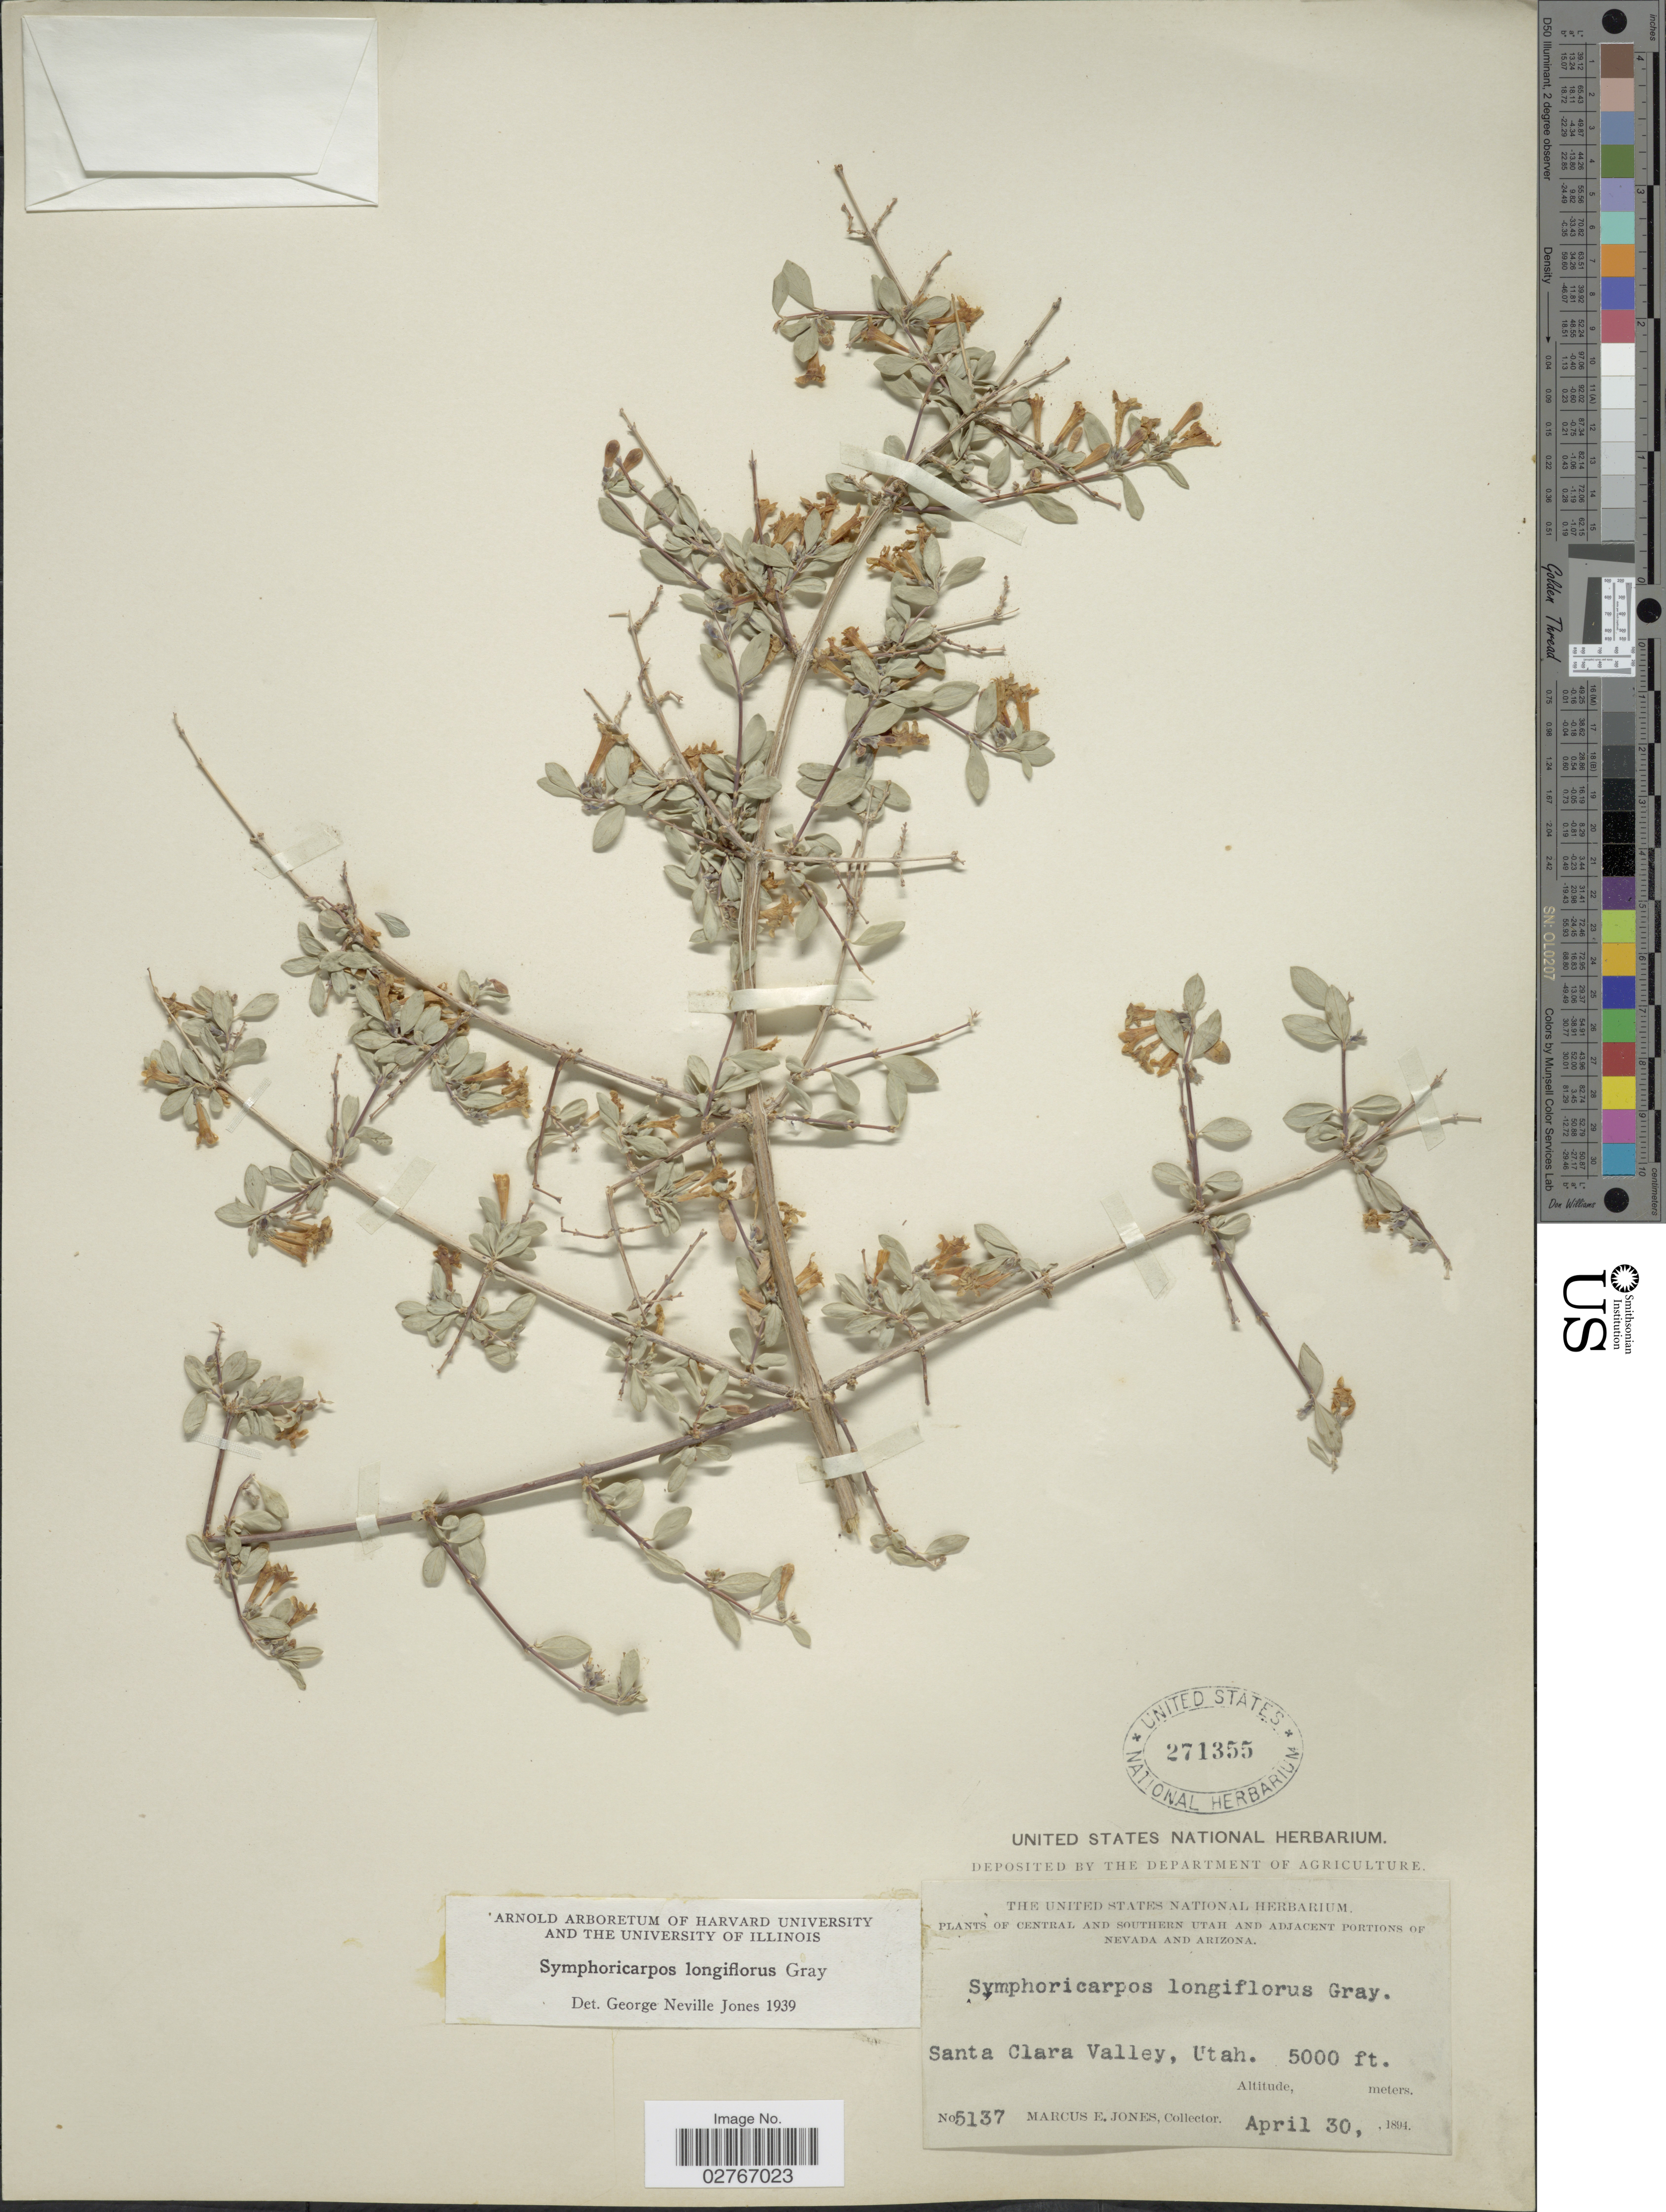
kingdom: Plantae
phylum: Tracheophyta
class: Magnoliopsida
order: Dipsacales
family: Caprifoliaceae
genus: Symphoricarpos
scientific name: Symphoricarpos longiflorus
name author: A. Gray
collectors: M. E. Jones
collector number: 5137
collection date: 1894-04-30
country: United States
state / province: Utah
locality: Central and Southern Utah. Santa Clara Valley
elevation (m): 1524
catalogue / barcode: US 271355